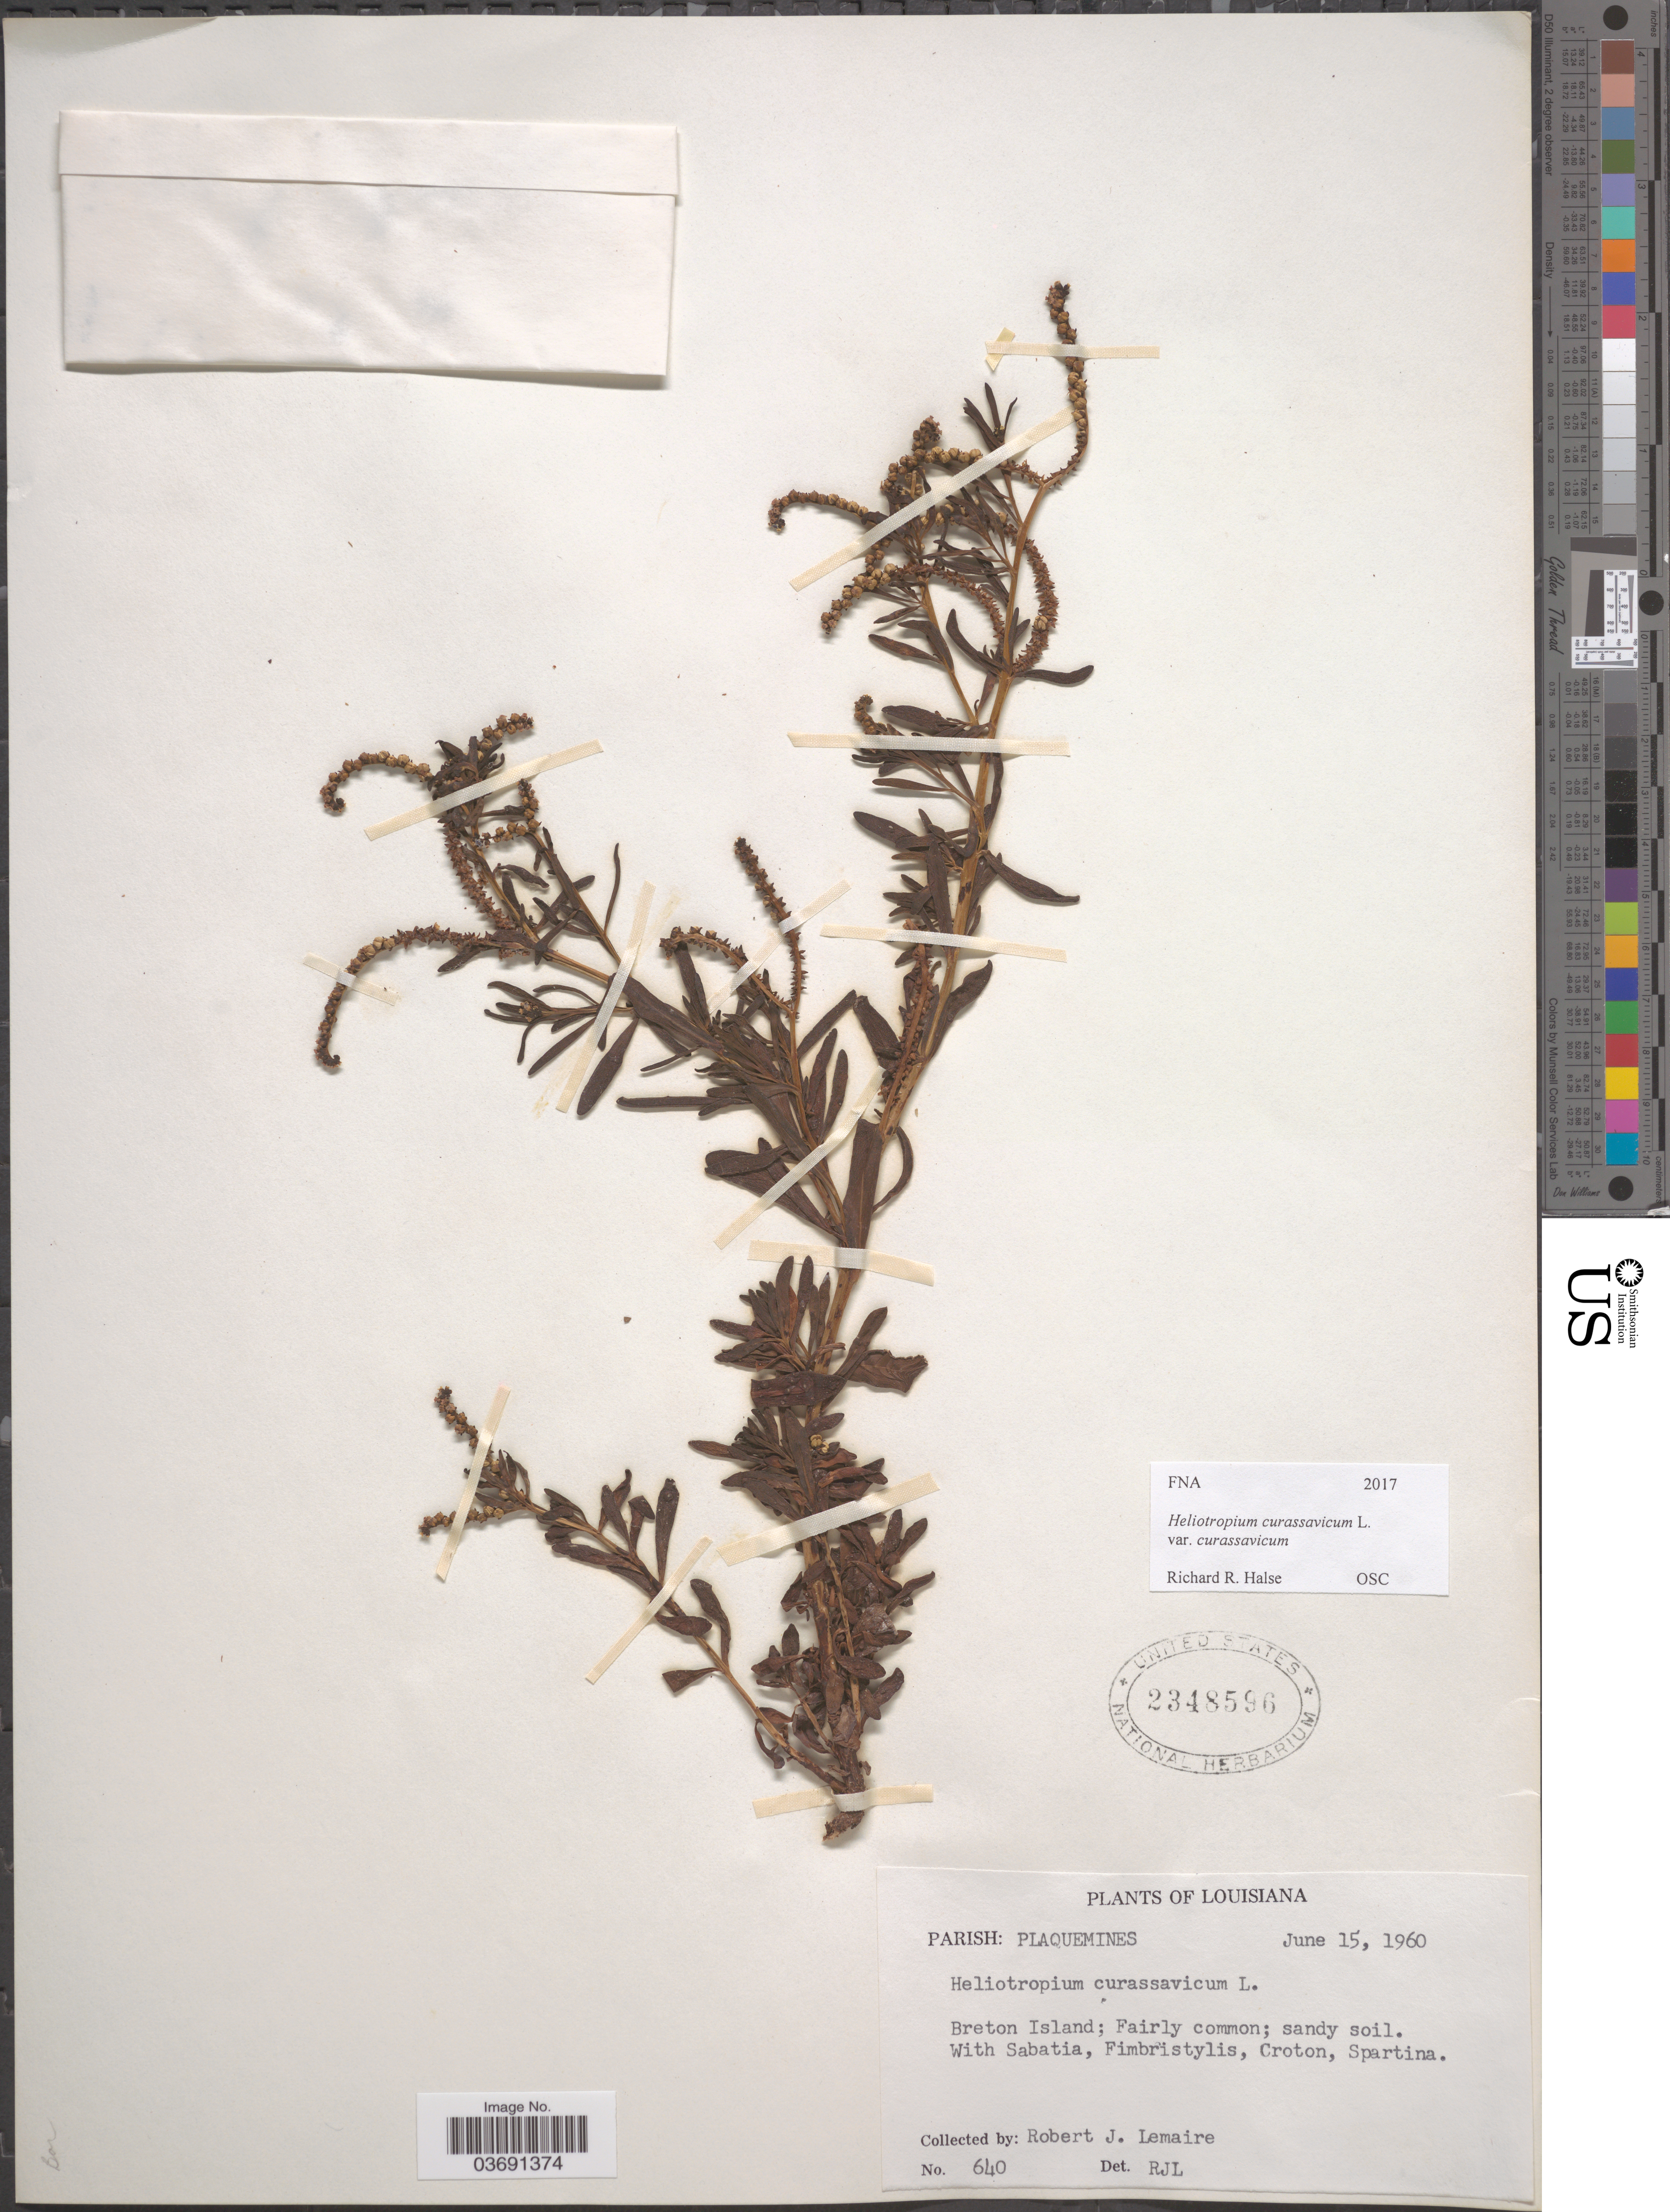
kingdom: Plantae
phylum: Tracheophyta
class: Magnoliopsida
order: Boraginales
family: Heliotropiaceae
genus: Heliotropium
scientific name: Heliotropium curassavicum var. curassavicum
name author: L.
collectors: R. J. Lemaire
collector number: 640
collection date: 1960-06-15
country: United States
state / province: Louisiana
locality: Parish: Plaquemines. Breton Island.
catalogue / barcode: US 2348596